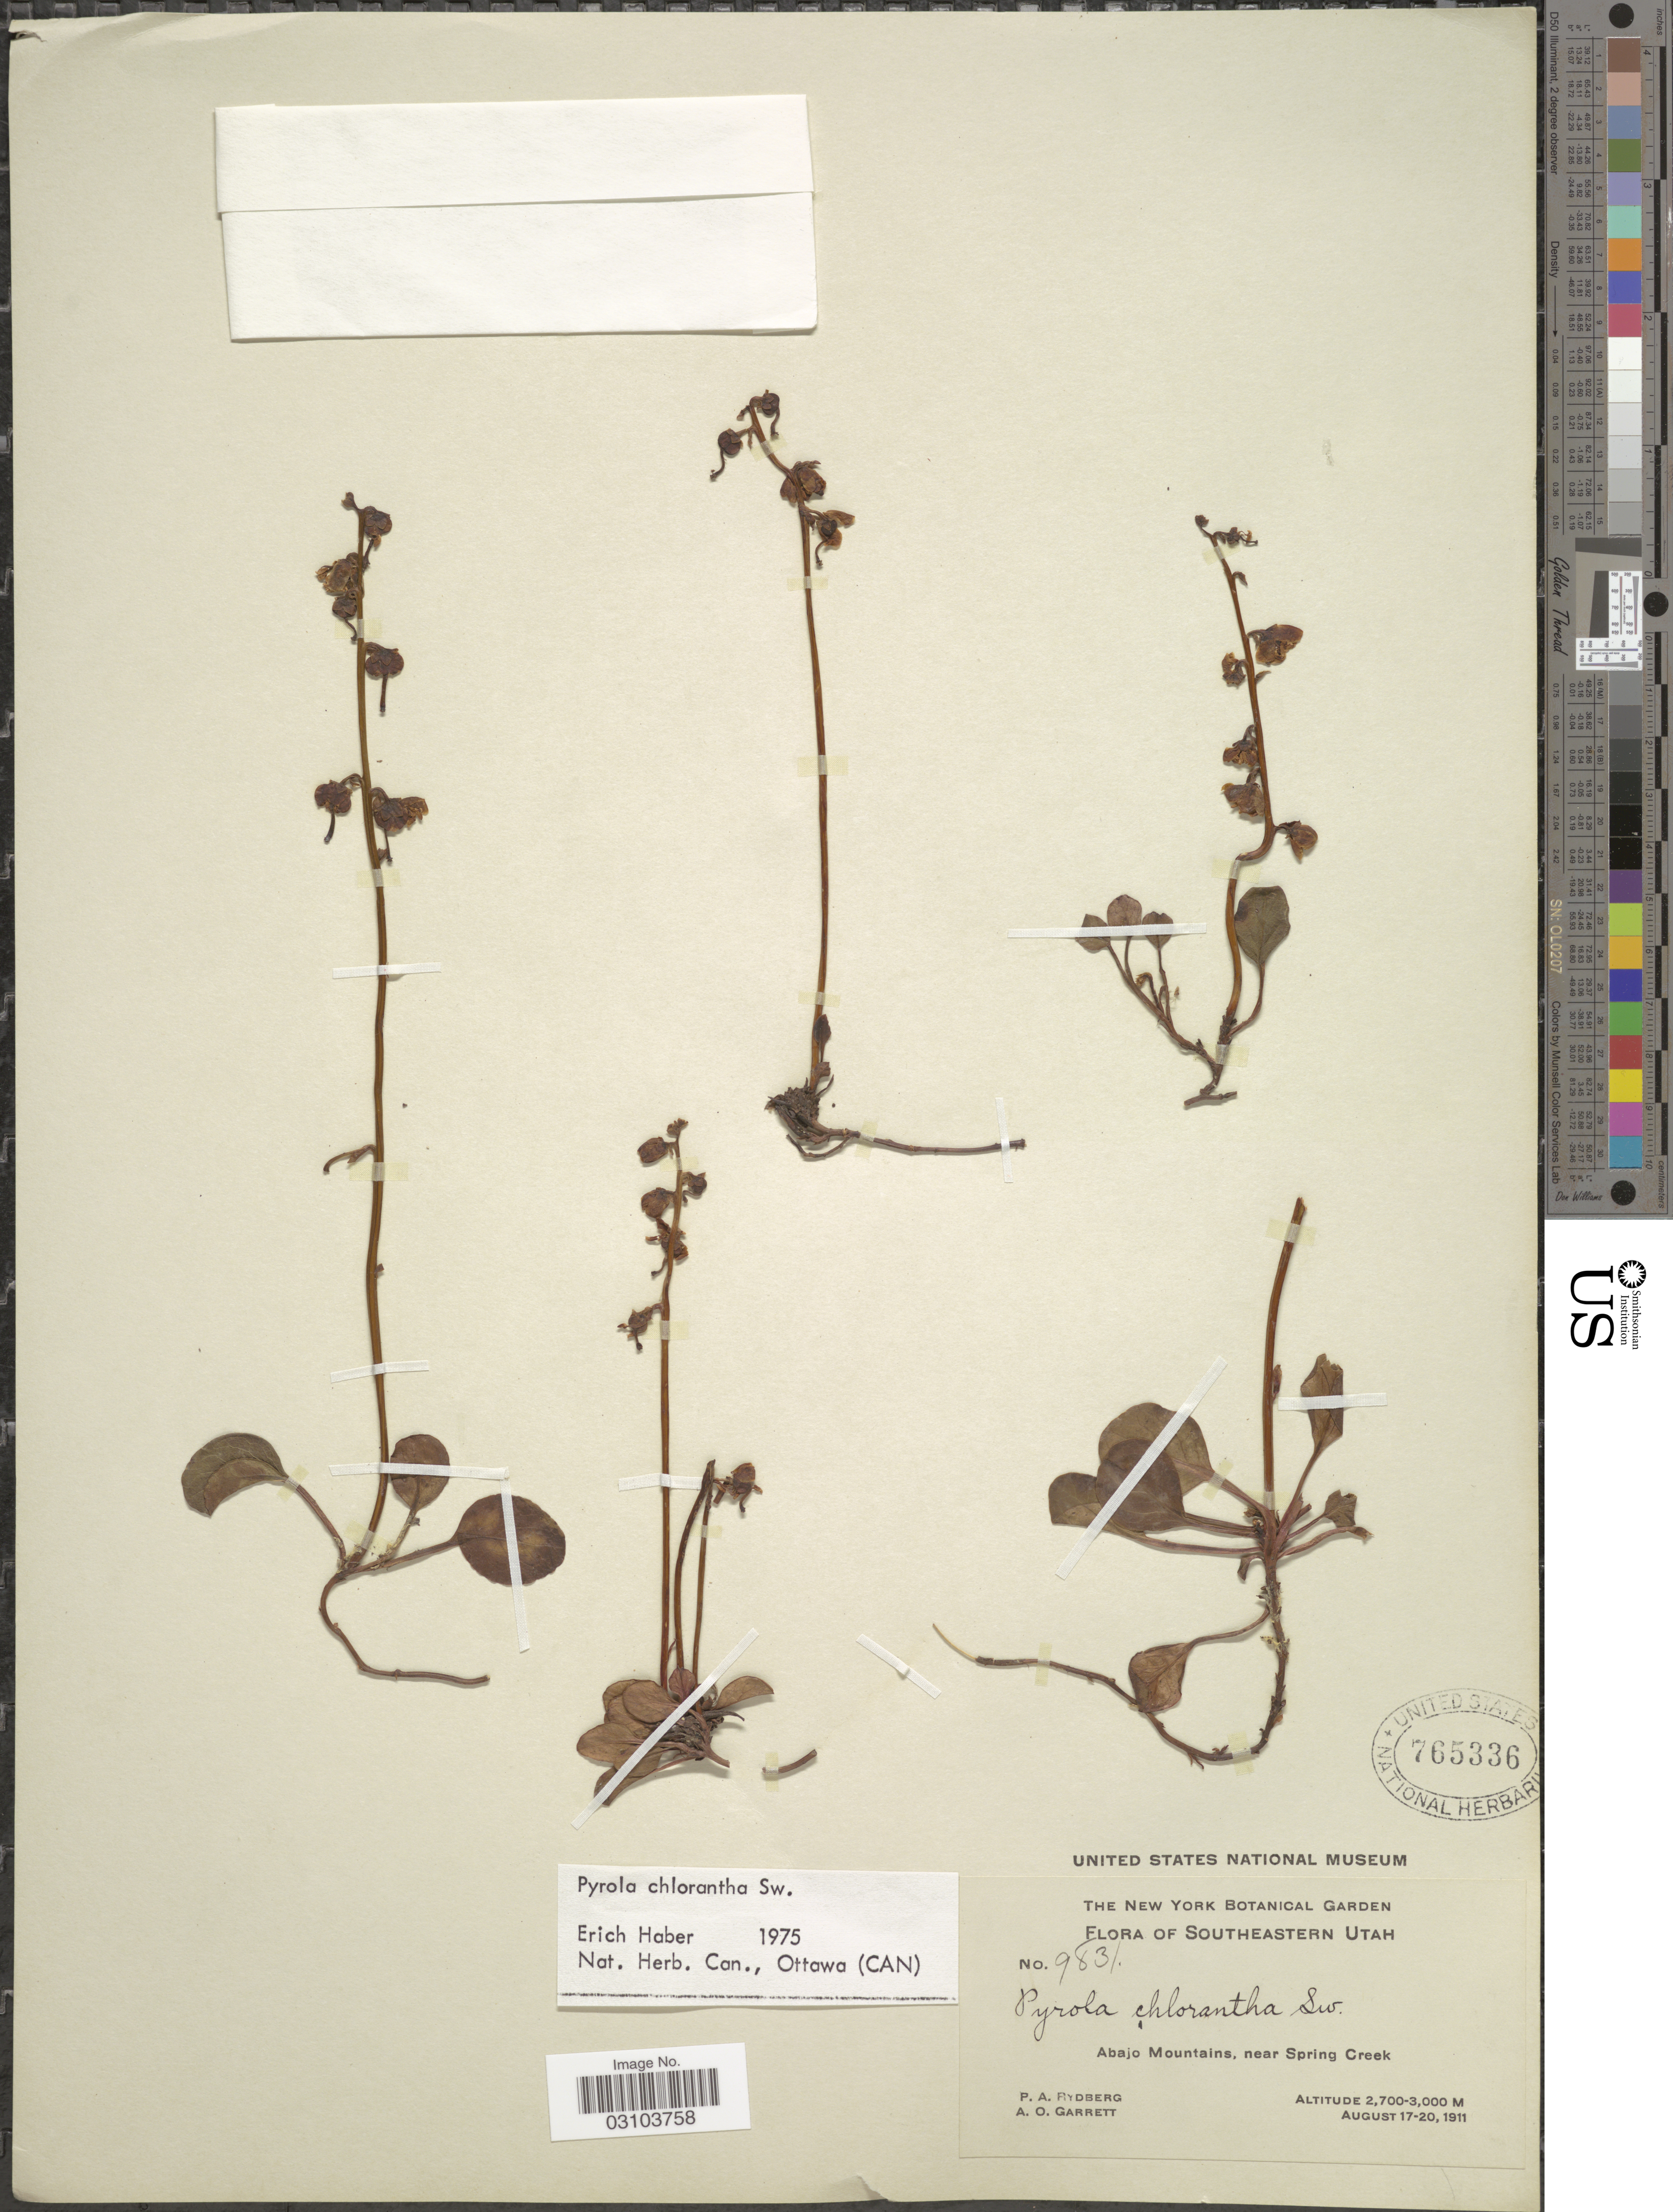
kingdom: Plantae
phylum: Tracheophyta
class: Magnoliopsida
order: Ericales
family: Ericaceae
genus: Pyrola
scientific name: Pyrola chlorantha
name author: Schweigg.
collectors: P. A. Rydberg & A. O. Garrett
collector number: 9831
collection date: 1911-08-17/1911-08-20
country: United States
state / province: Utah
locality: Southeastern Utah. Abajo Mountains, near Spring Creek.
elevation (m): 2700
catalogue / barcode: US 765336